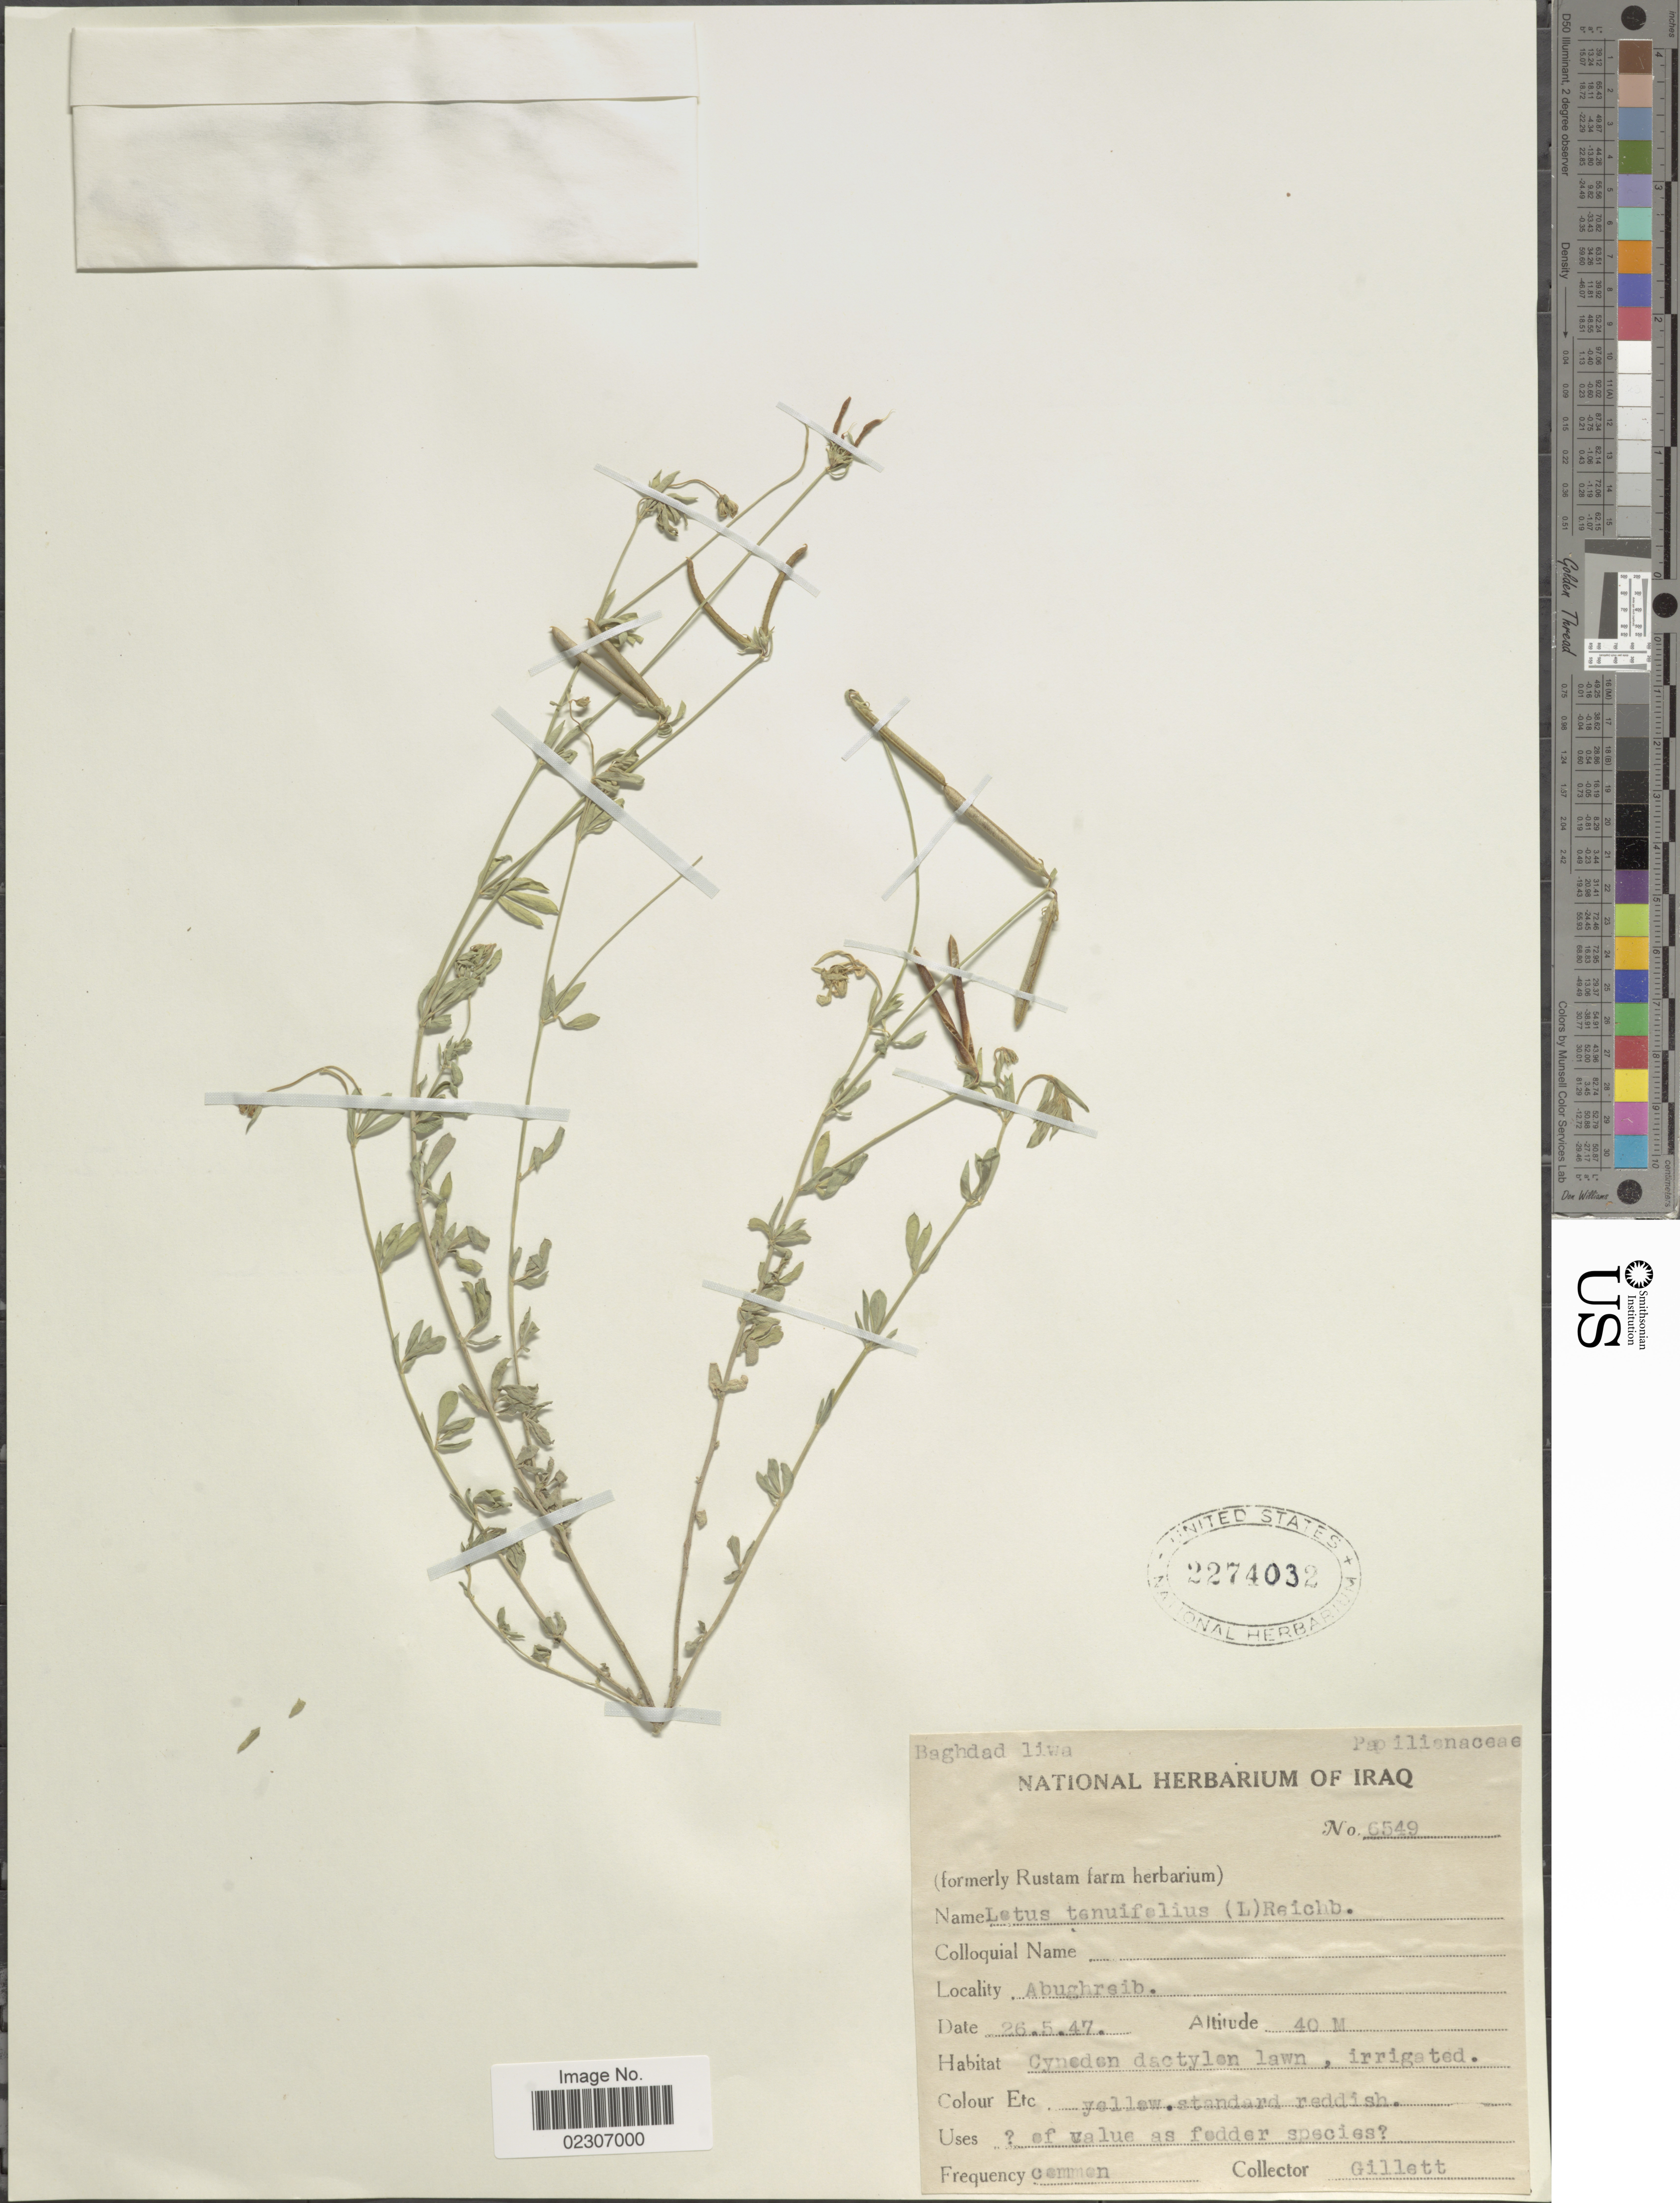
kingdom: Plantae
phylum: Tracheophyta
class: Magnoliopsida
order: Fabales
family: Fabaceae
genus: Lotus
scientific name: Lotus tenuis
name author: Waldst. & Kit.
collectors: Gillett, --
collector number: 6549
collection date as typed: Transcribed d/m/y: 26/5/47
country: Iraq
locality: Abughrsib, Baghdad liwa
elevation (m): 40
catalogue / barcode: US 2274032